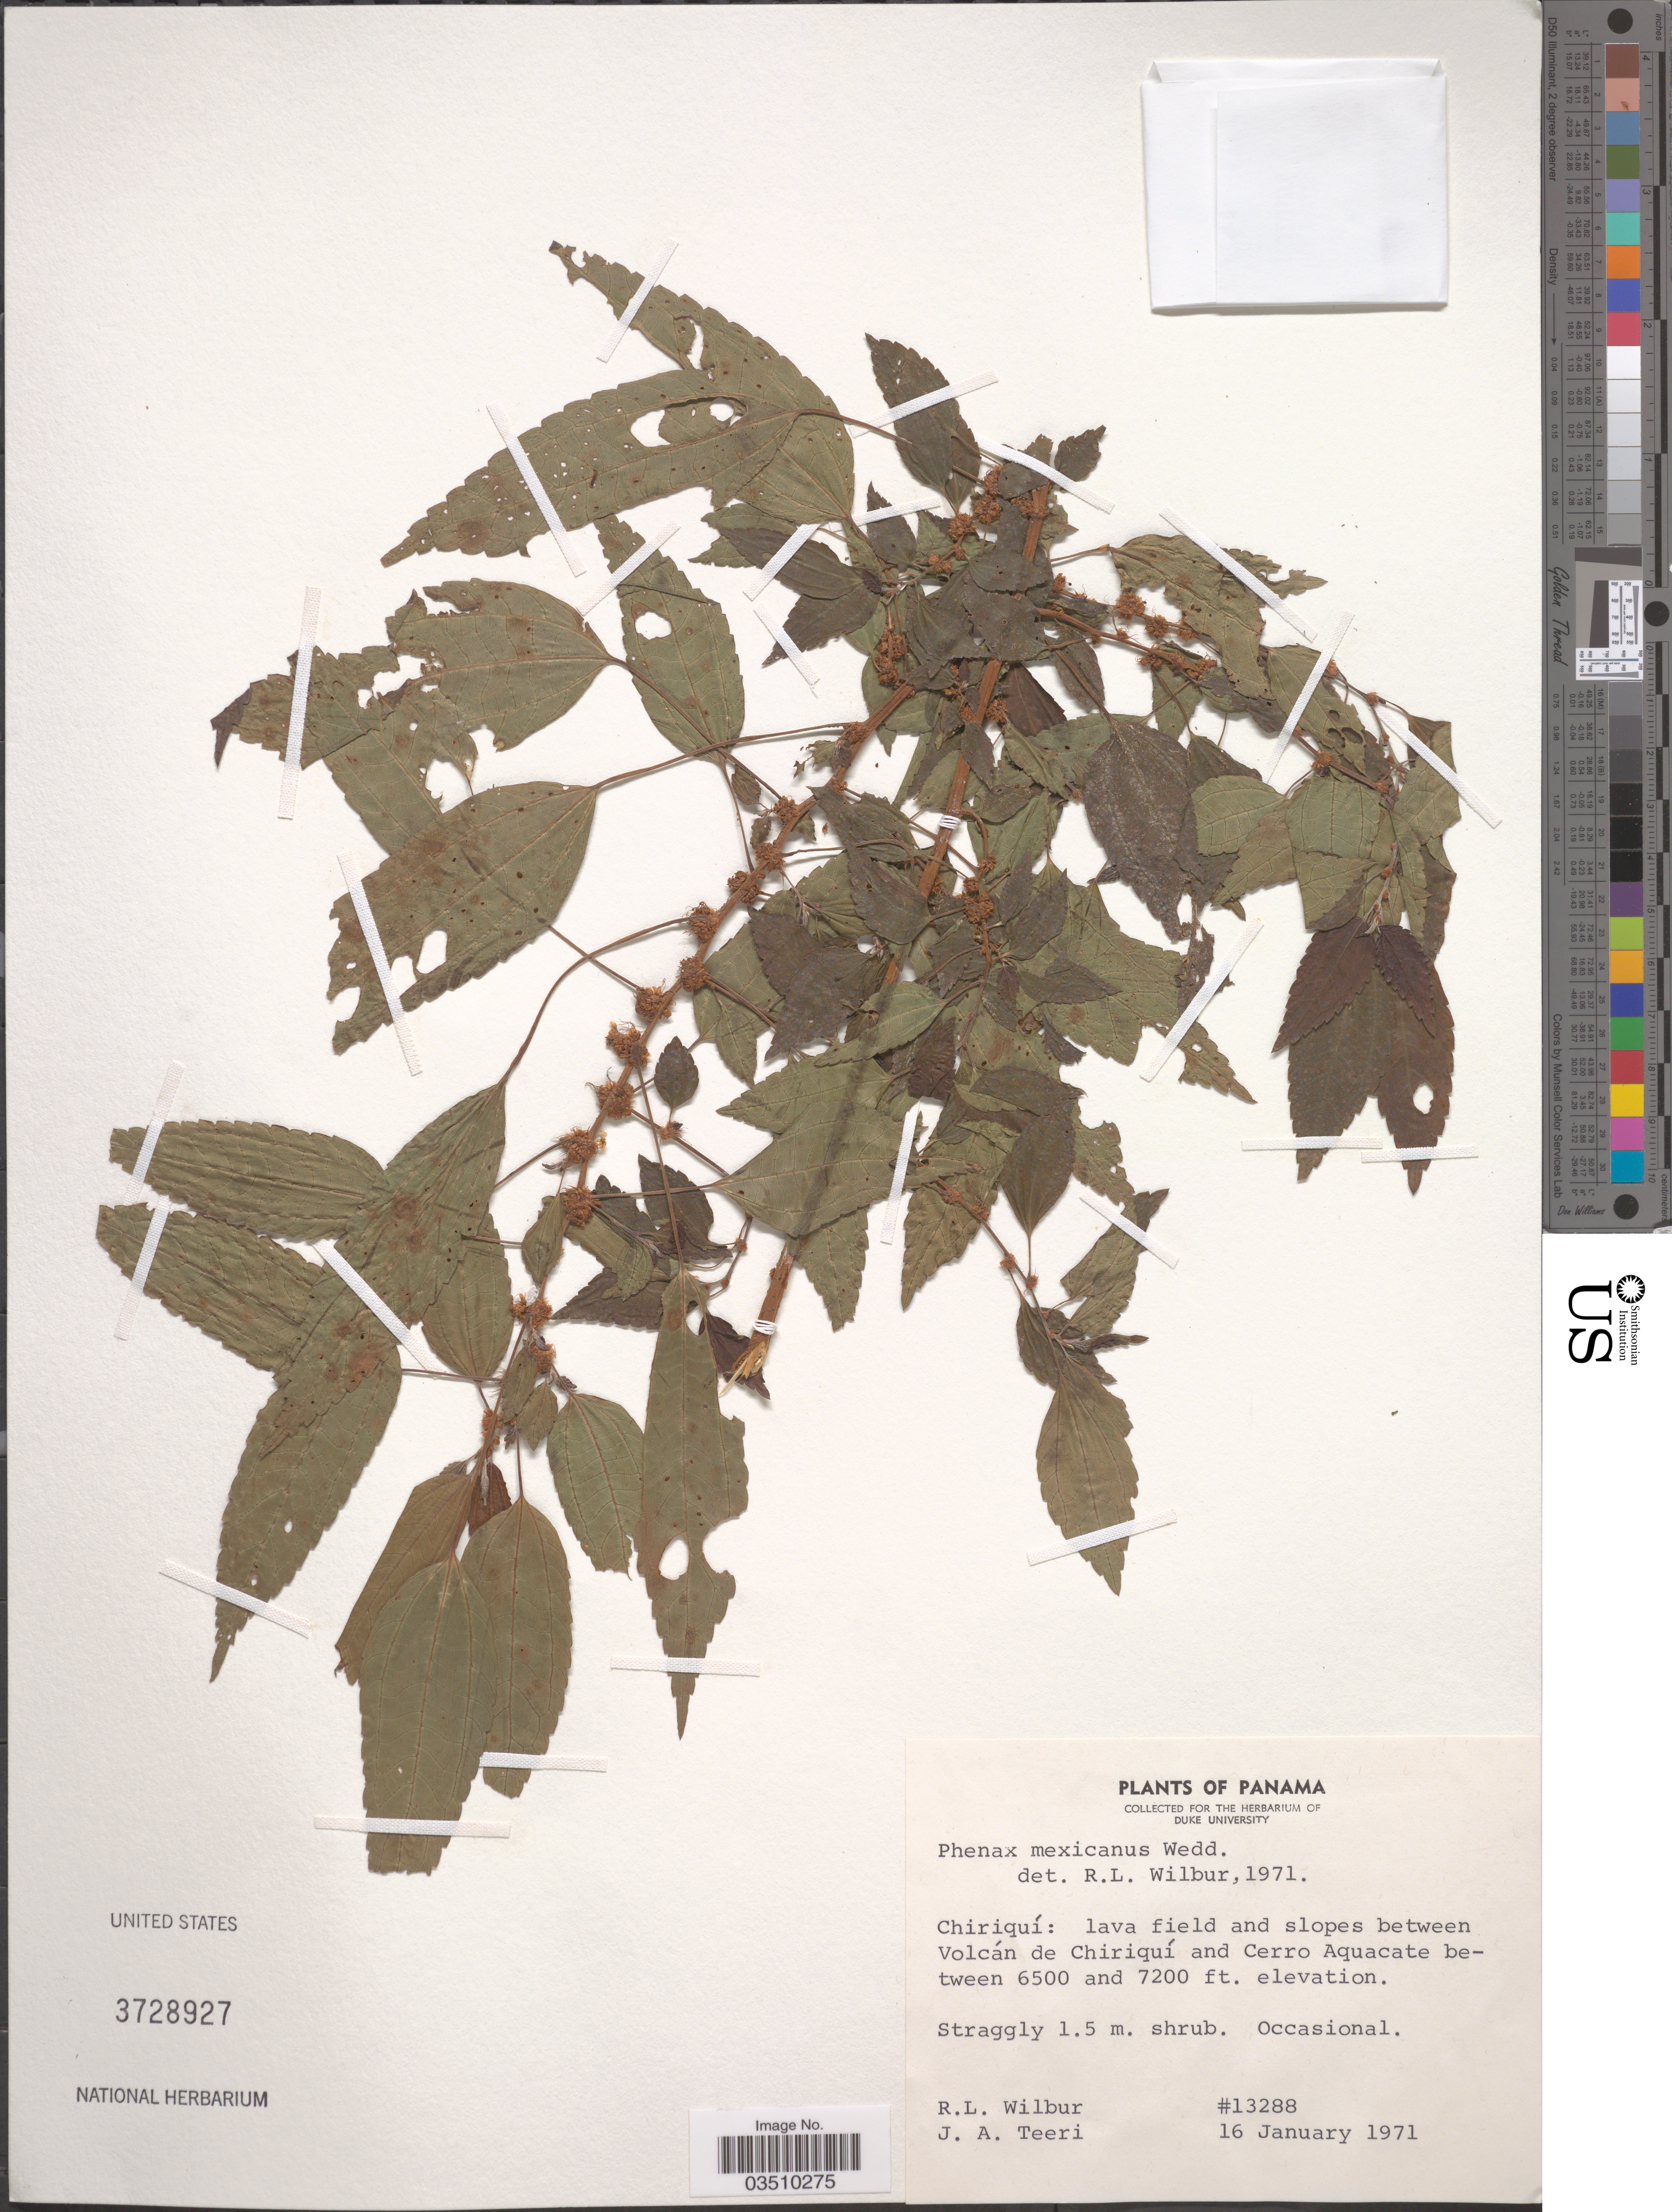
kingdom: Plantae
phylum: Tracheophyta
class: Magnoliopsida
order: Rosales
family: Urticaceae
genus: Phenax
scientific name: Phenax mexicanus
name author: Wedd.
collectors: R. L. Wilbur & J. Teeri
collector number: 13288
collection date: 1971-01-16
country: Panama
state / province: Chiriqui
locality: Lava field and slopes between Volcán de Chiriquí and Cerro Aquacate.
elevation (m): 1981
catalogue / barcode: US 3728927